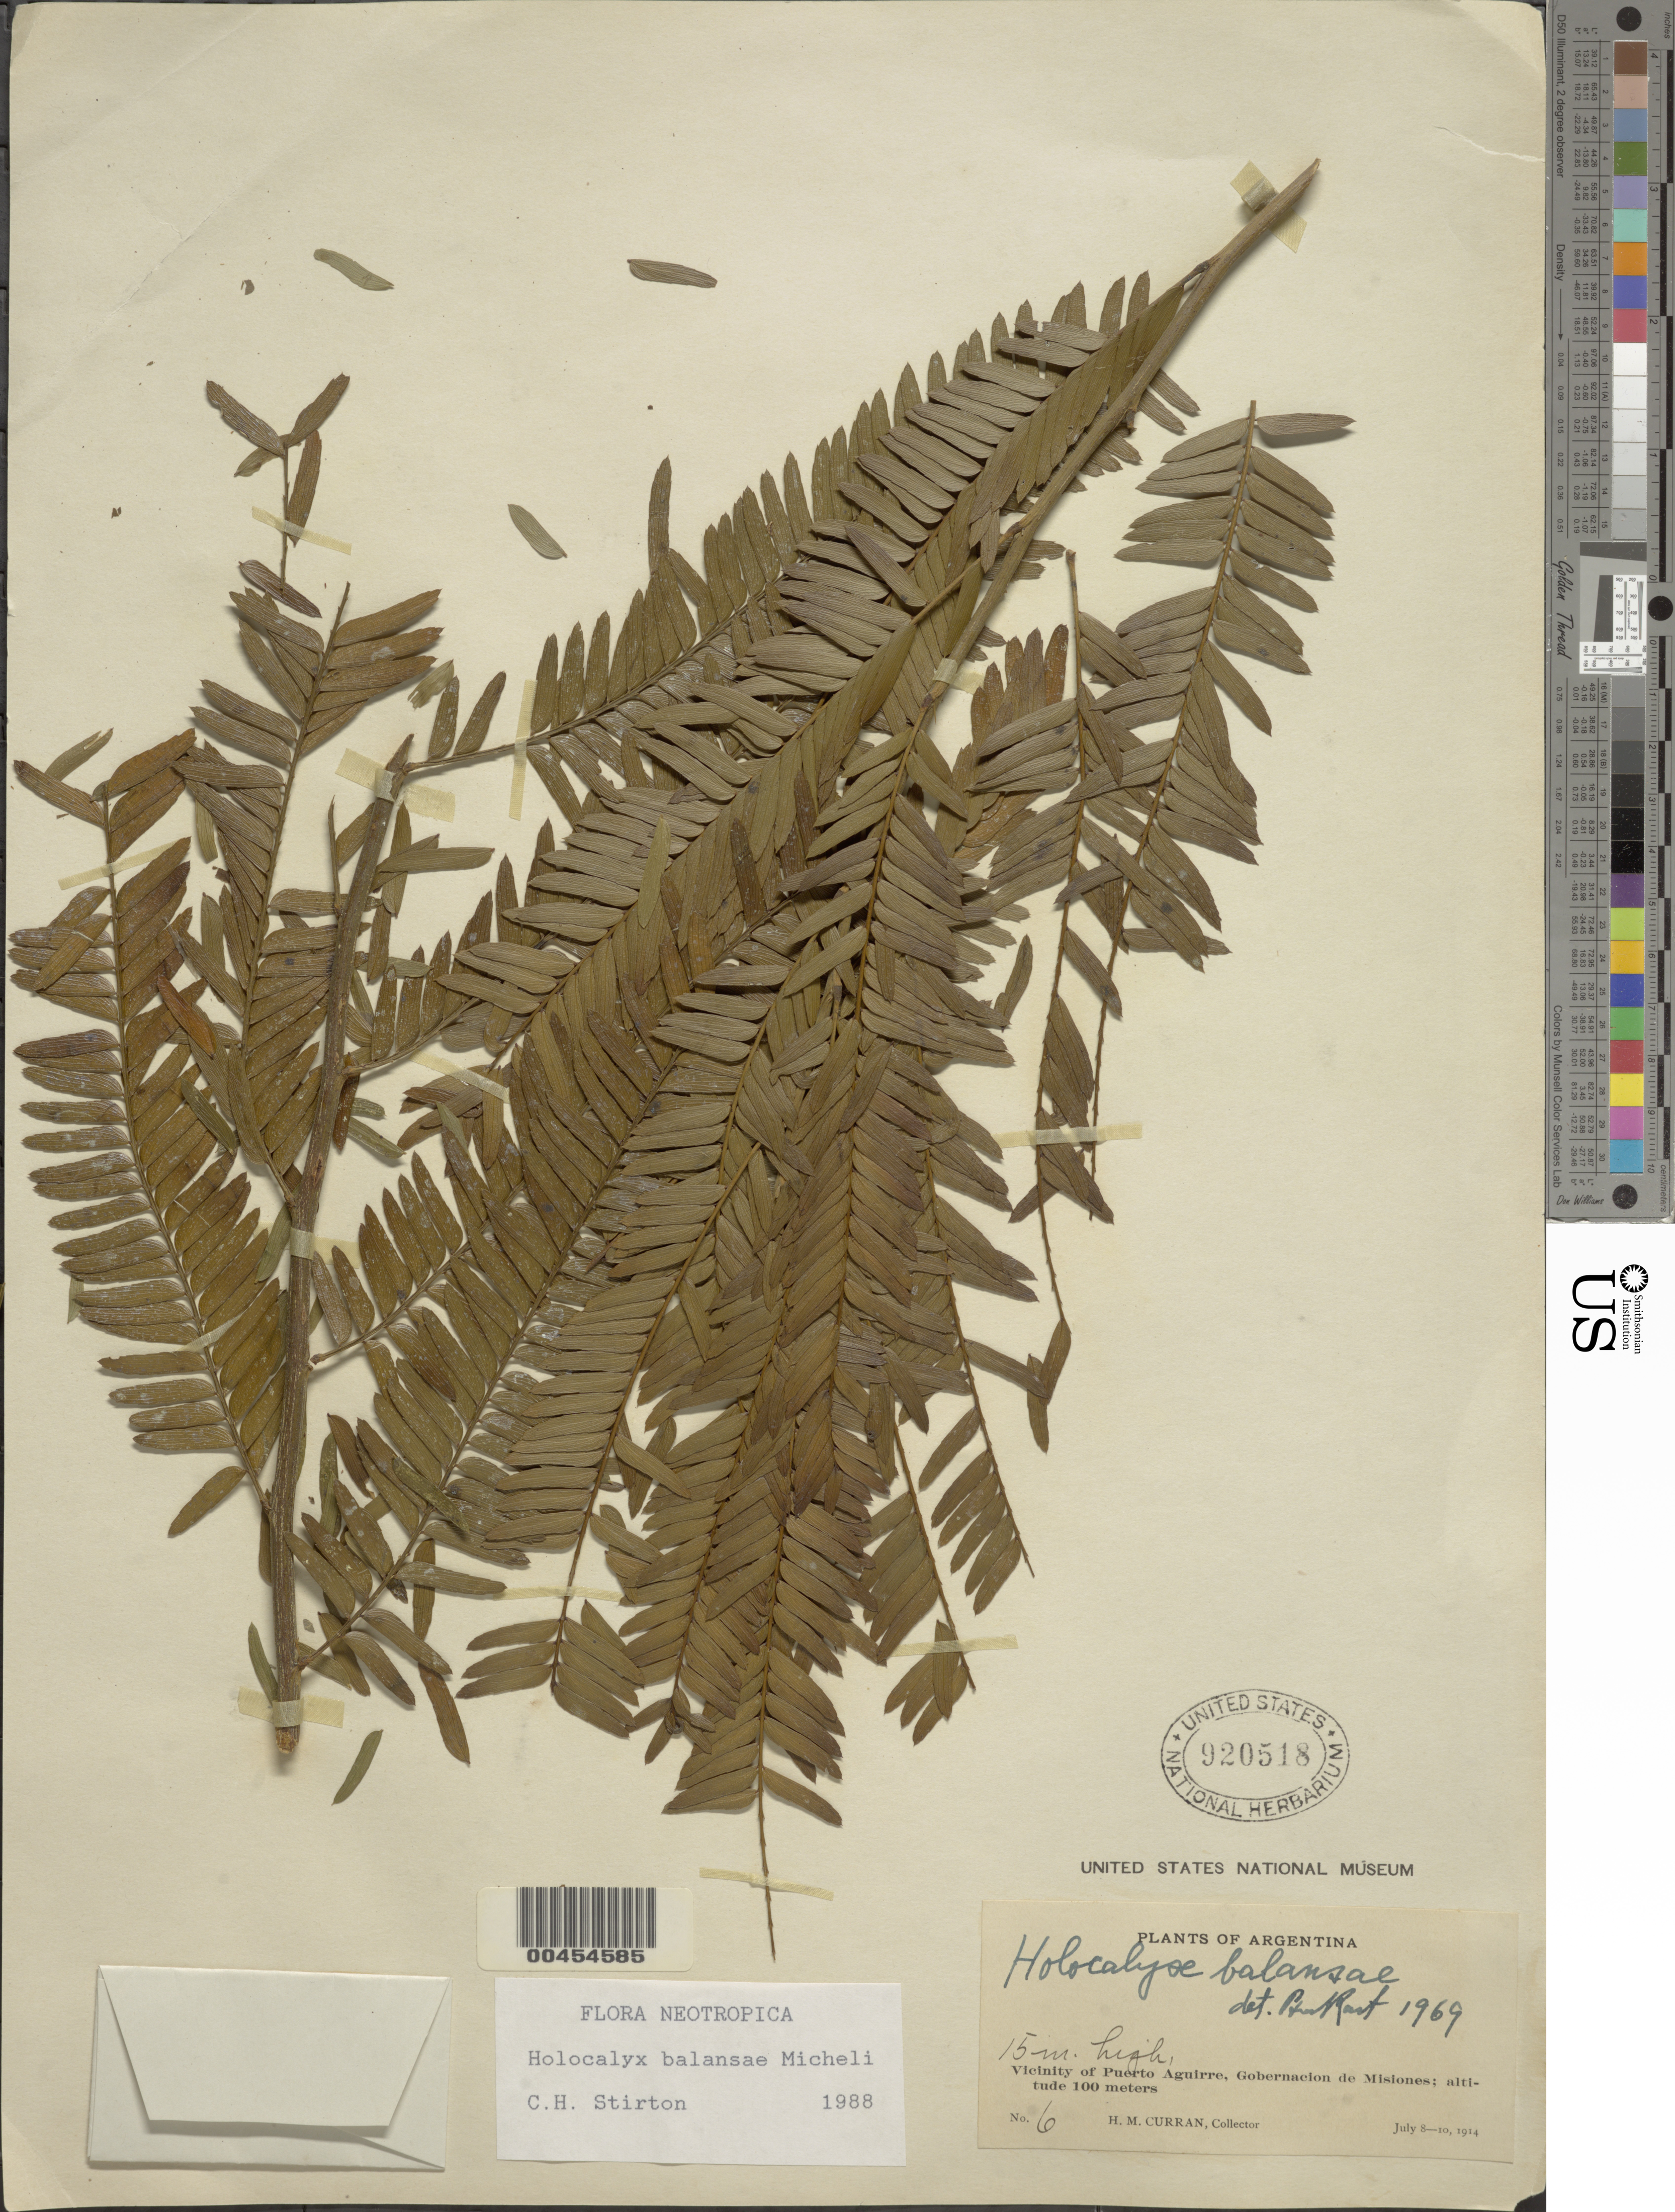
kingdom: Plantae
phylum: Tracheophyta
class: Magnoliopsida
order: Fabales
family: Fabaceae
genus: Holocalyx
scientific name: Holocalyx balansae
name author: Micheli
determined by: Stirton, Charles H.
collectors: H. M. Curran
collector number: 6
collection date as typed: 08 Jul 1914 to 10 Jul 1914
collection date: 1914-07-08/1914-07-10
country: Argentina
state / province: Misiones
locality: Puerto Aguirre, vicinity of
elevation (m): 100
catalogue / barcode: US 920518